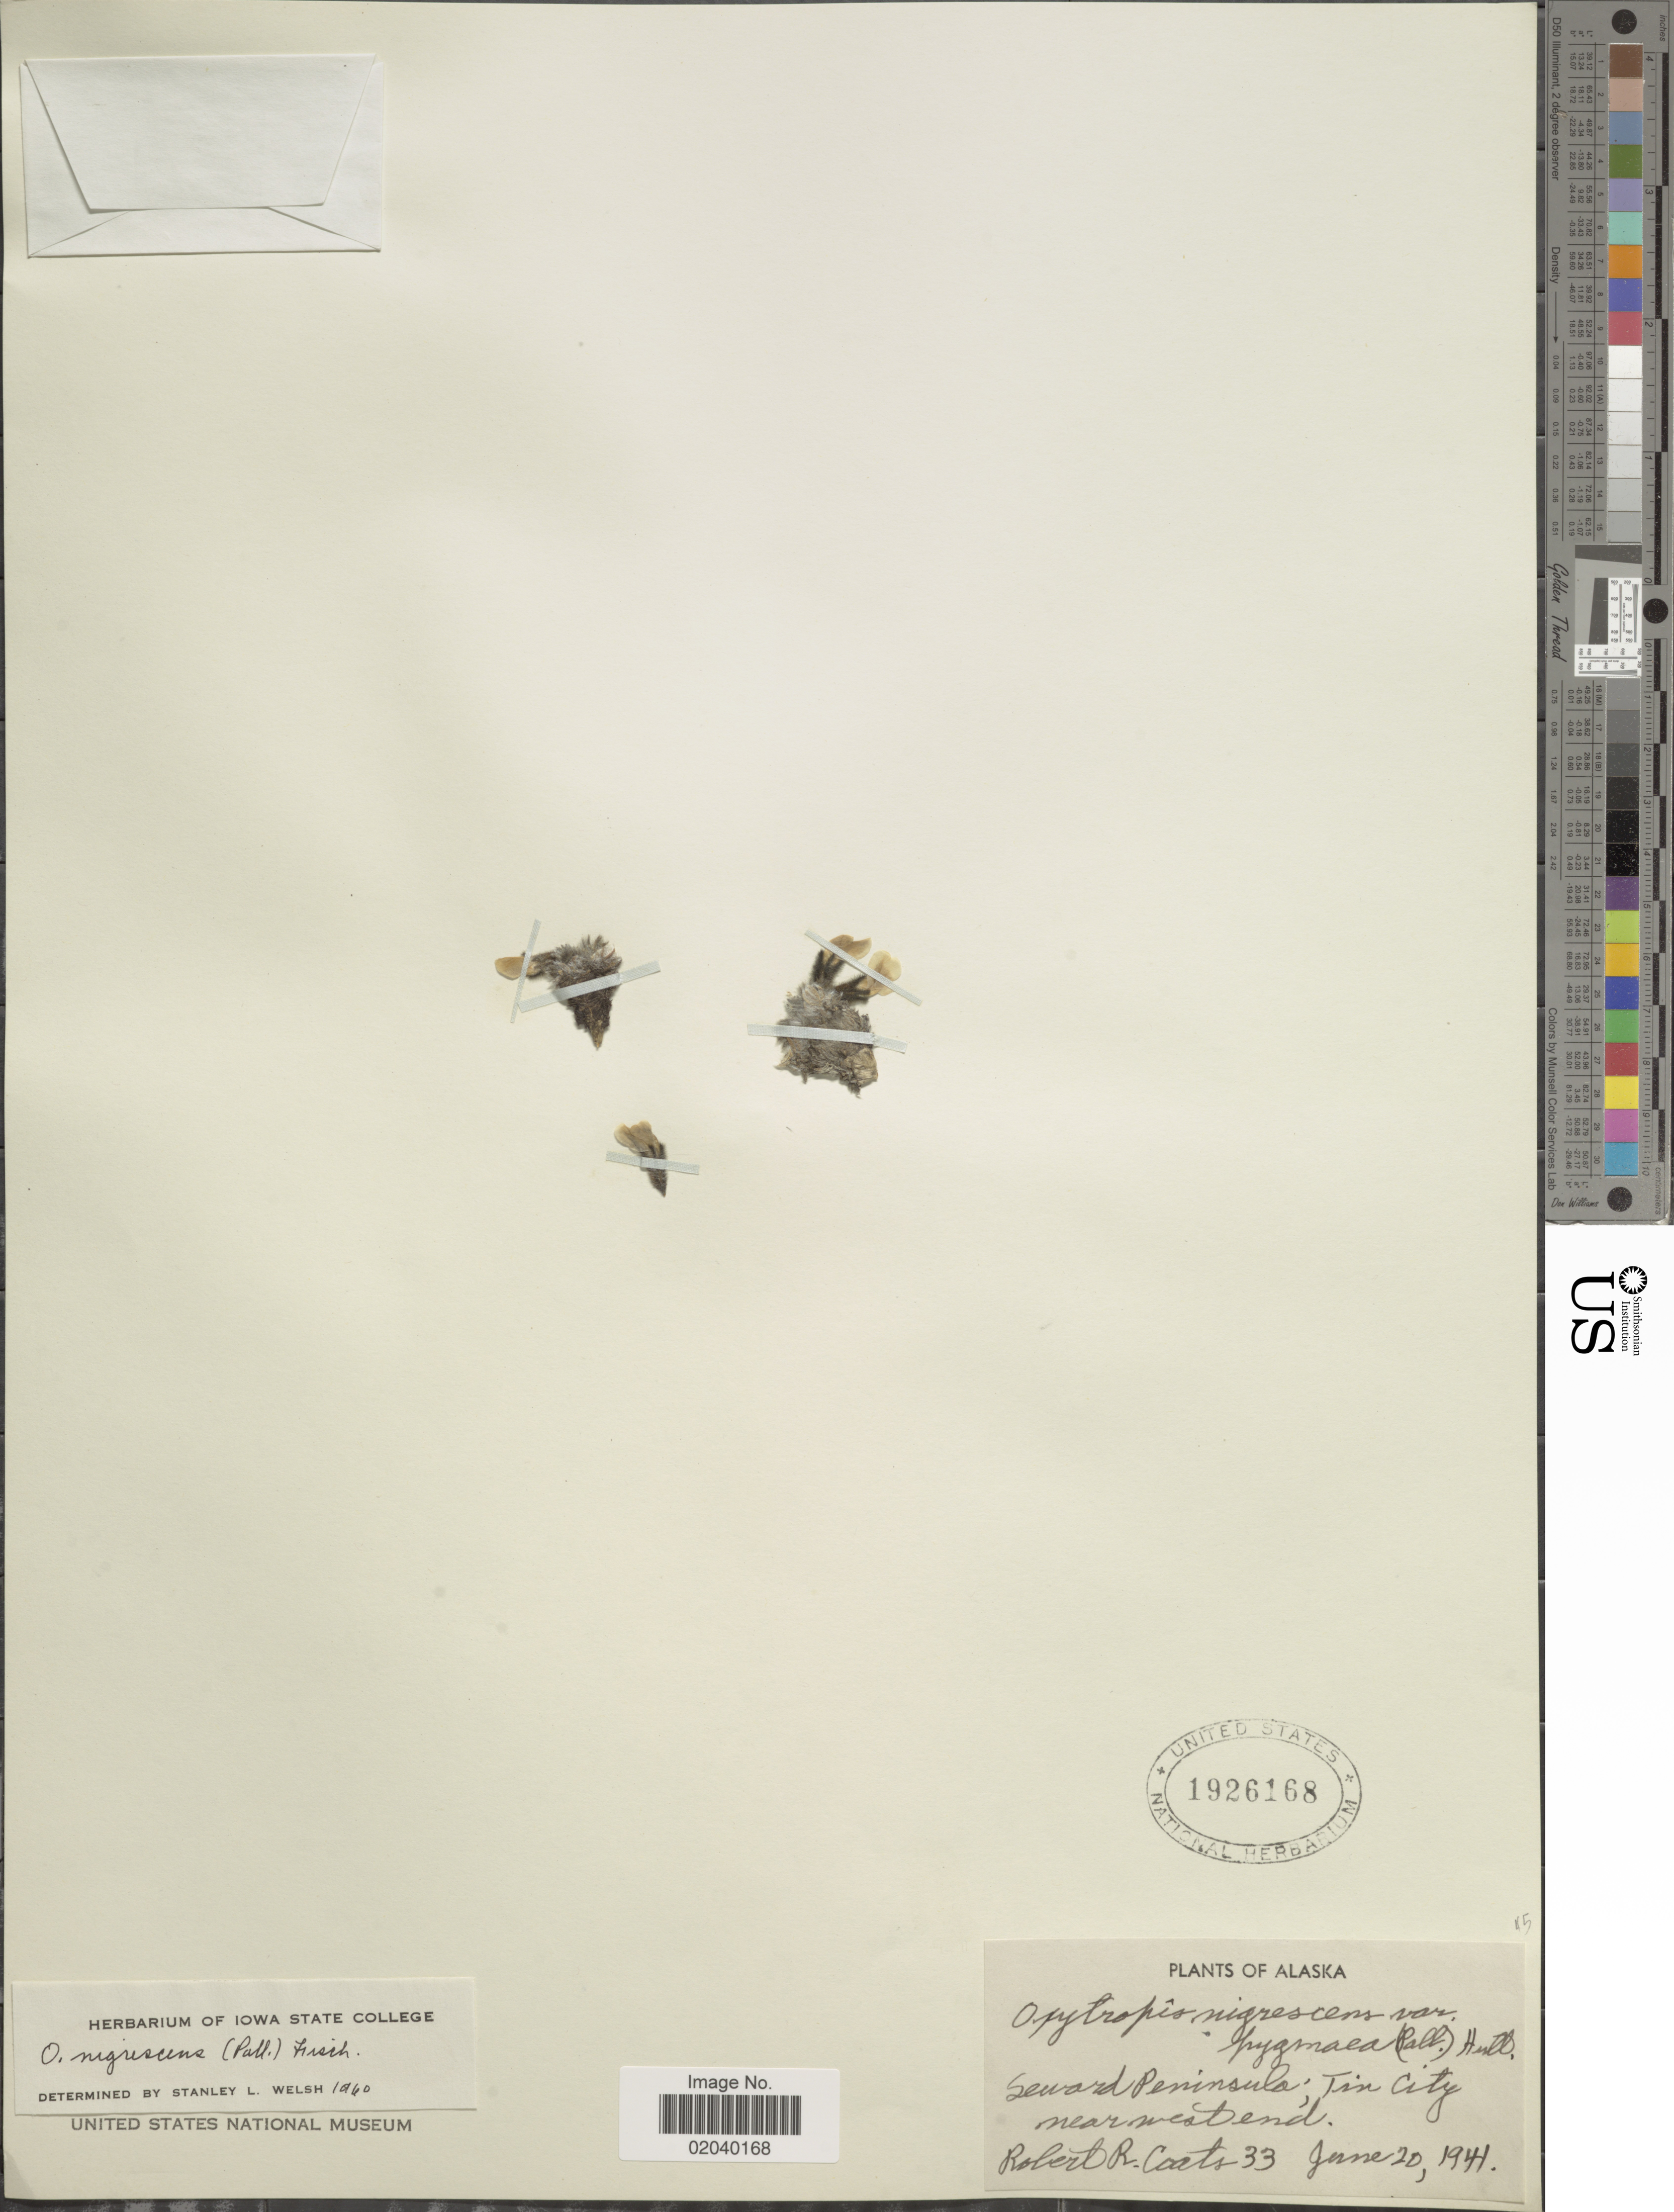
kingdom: Plantae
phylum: Tracheophyta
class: Magnoliopsida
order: Fabales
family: Fabaceae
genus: Oxytropis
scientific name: Oxytropis nigrescens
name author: (Pall.) Fisch. ex DC.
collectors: R. Coats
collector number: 33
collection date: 1944-06-20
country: United States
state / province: Alaska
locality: Seward Peninsula; Tin City near west end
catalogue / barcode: US 1926168